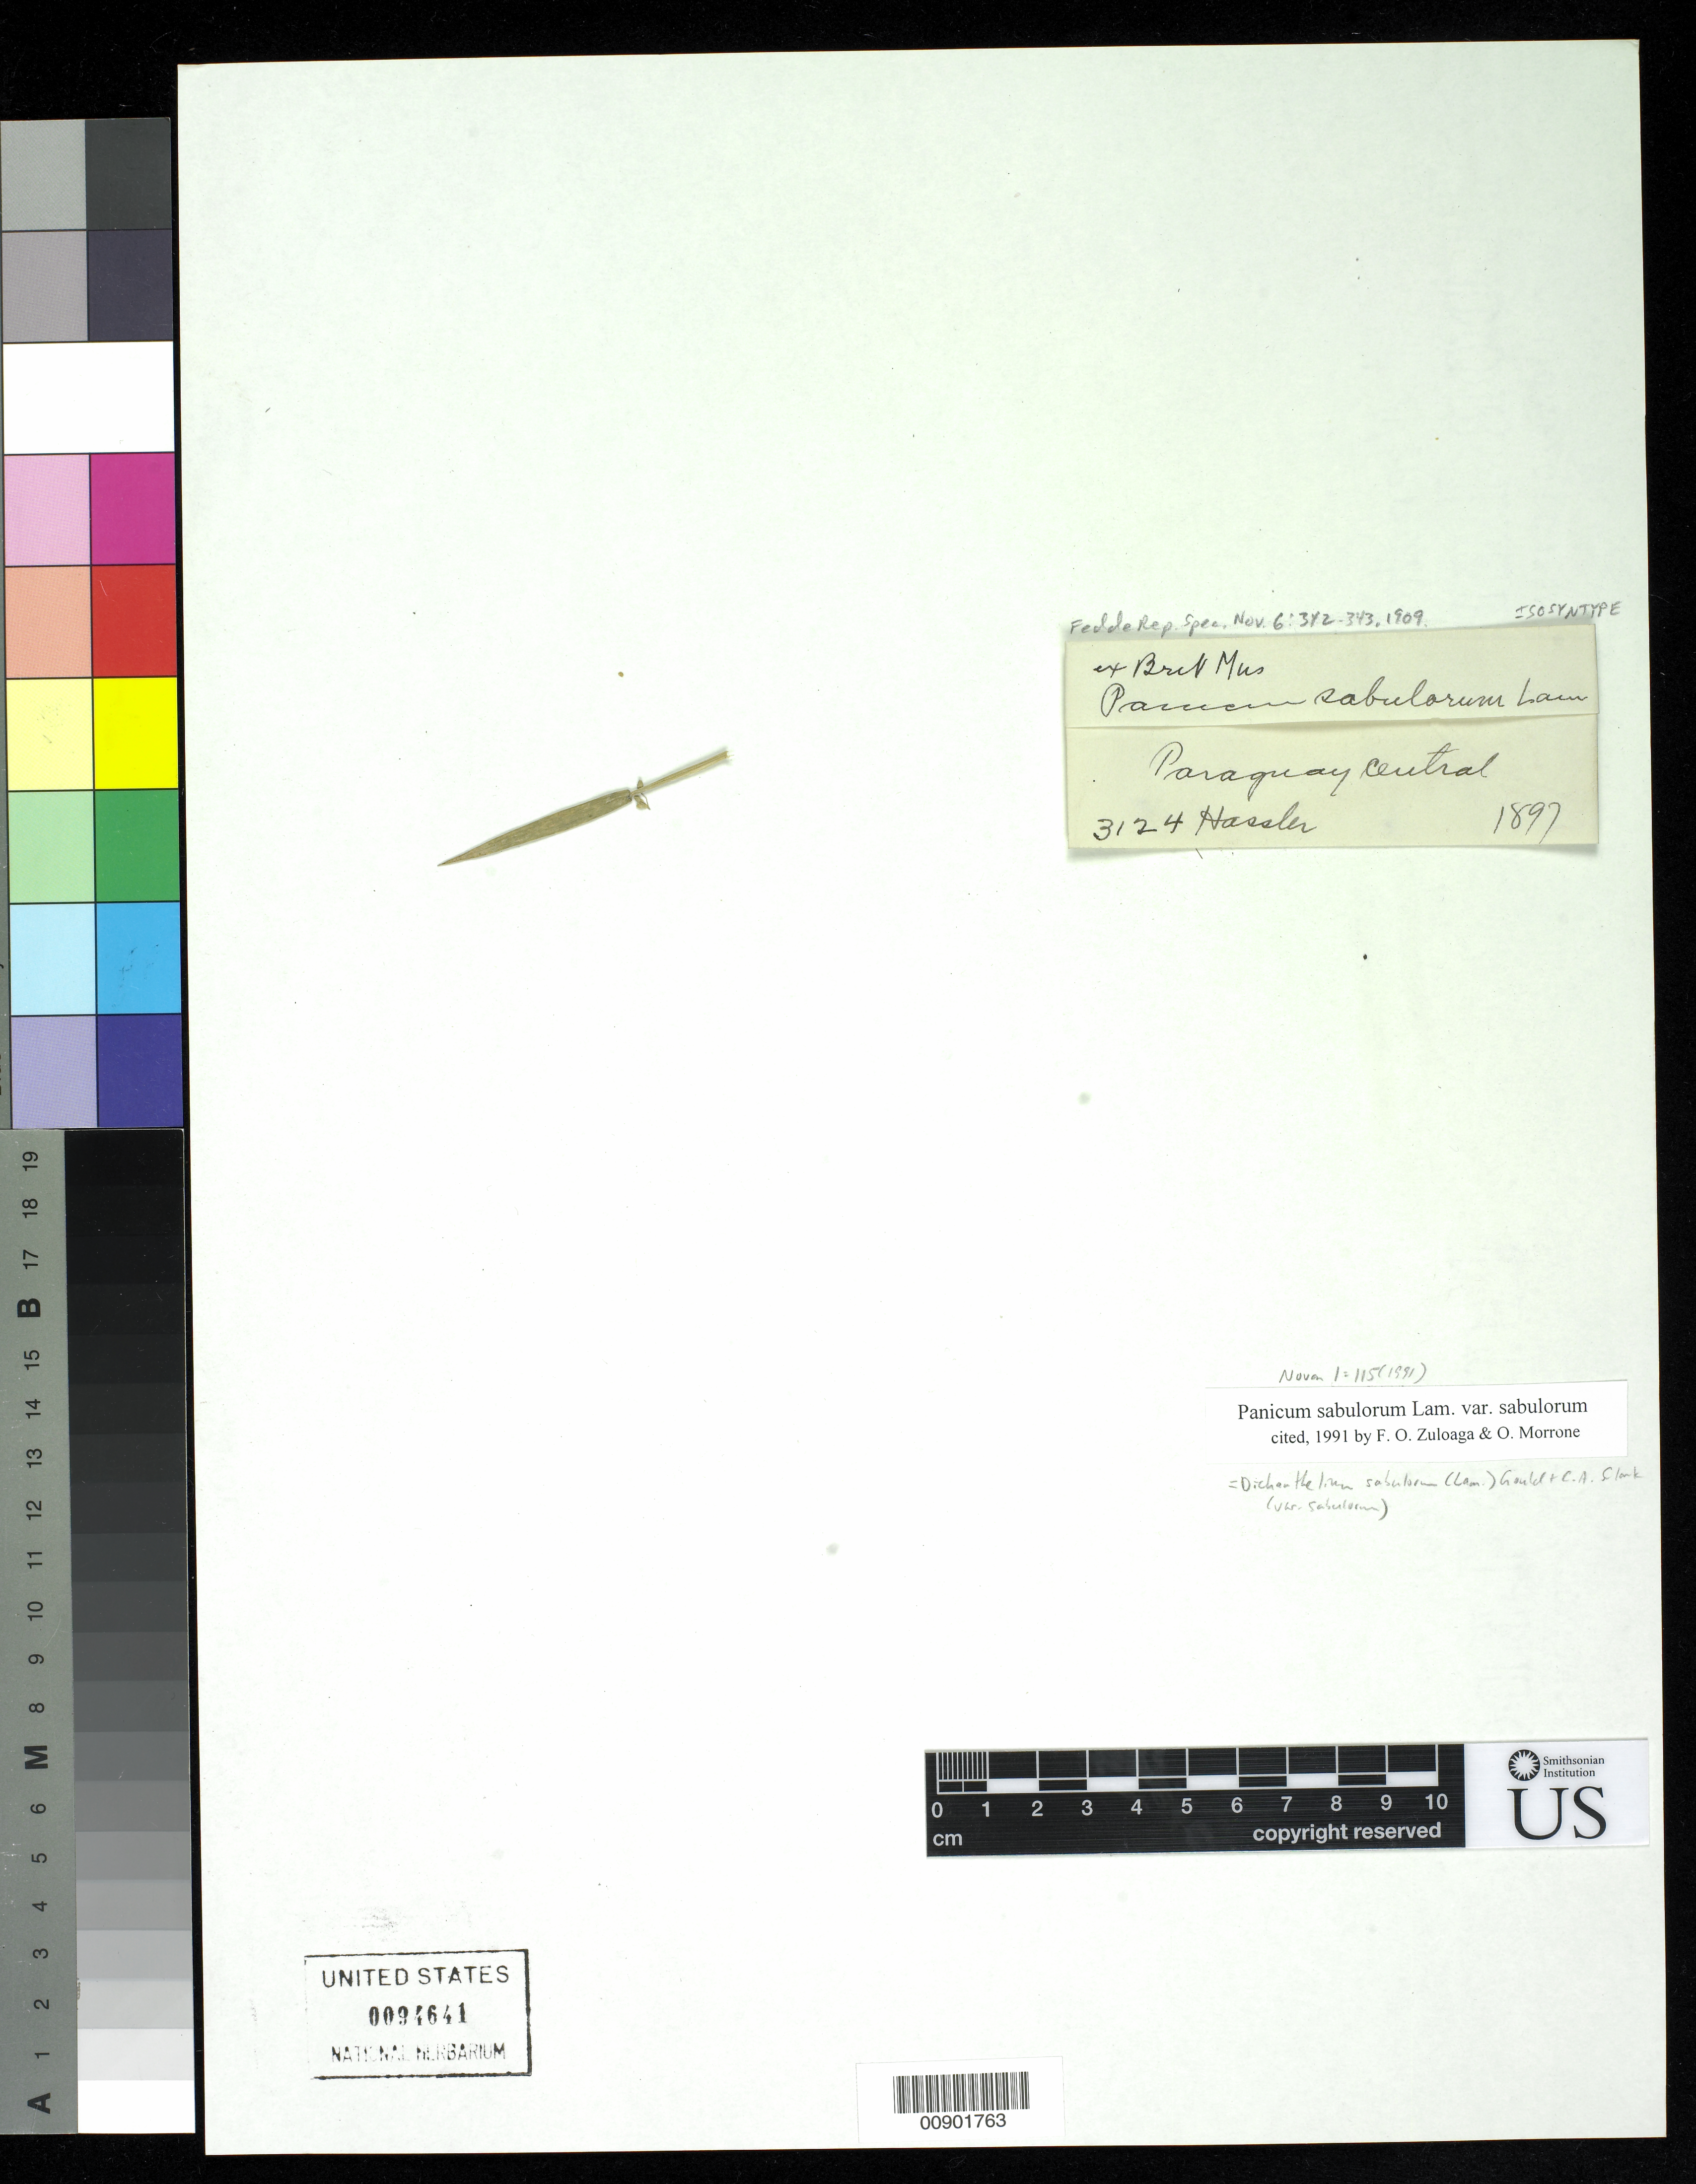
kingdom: Plantae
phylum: Tracheophyta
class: Liliopsida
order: Poales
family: Poaceae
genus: Panicum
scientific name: Panicum fultum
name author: Hack.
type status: Syntype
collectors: E. Hassler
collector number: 3124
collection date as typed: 1897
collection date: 1897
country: Paraguay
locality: Paraguay central. [Protologue: "in campis pr. Caraguatay"]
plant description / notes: Cited as Panicum sabulorum Lam. var. sabulorum by Zuloaga & Morrone, Novon 1: 115 (1991).; Fragment of type ex herb. BM.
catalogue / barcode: US 94641